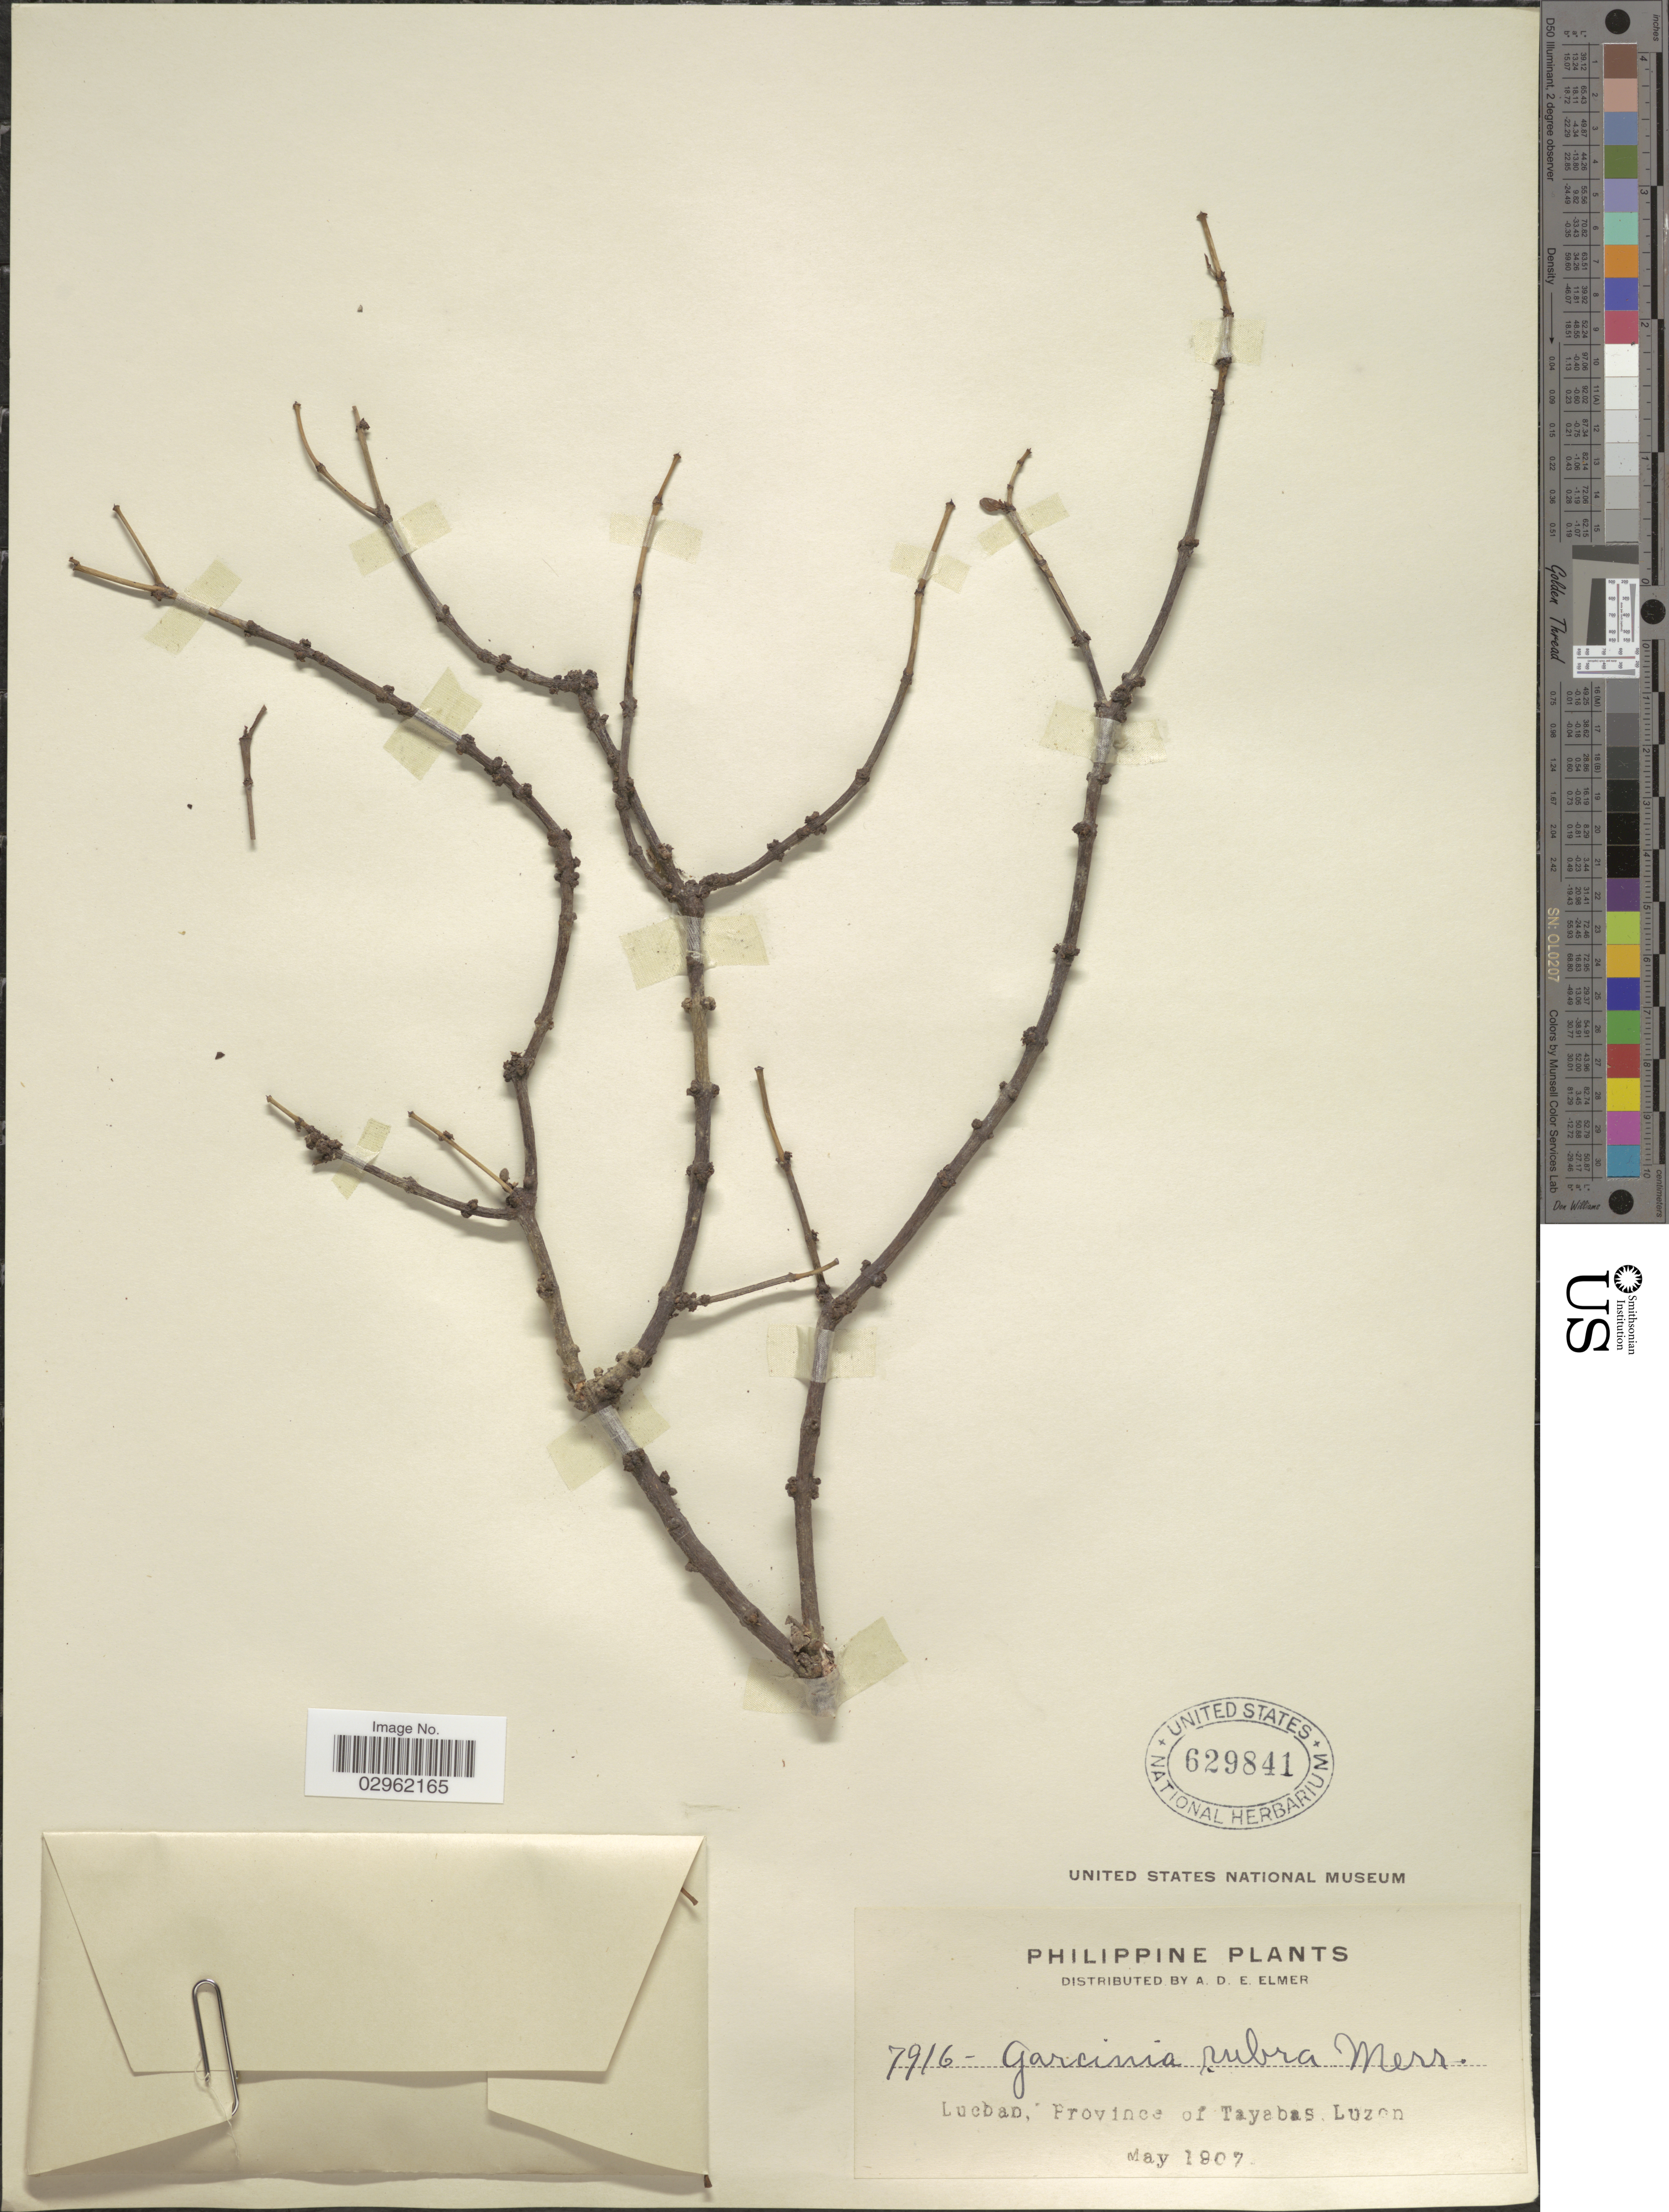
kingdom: Plantae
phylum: Tracheophyta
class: Magnoliopsida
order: Malpighiales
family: Clusiaceae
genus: Garcinia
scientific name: Garcinia rubra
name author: Merr.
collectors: A. D. E. Elmer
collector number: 7916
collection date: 1907-05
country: Philippines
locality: Lucban, Province of Tayabas, Luzon.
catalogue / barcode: US 629841